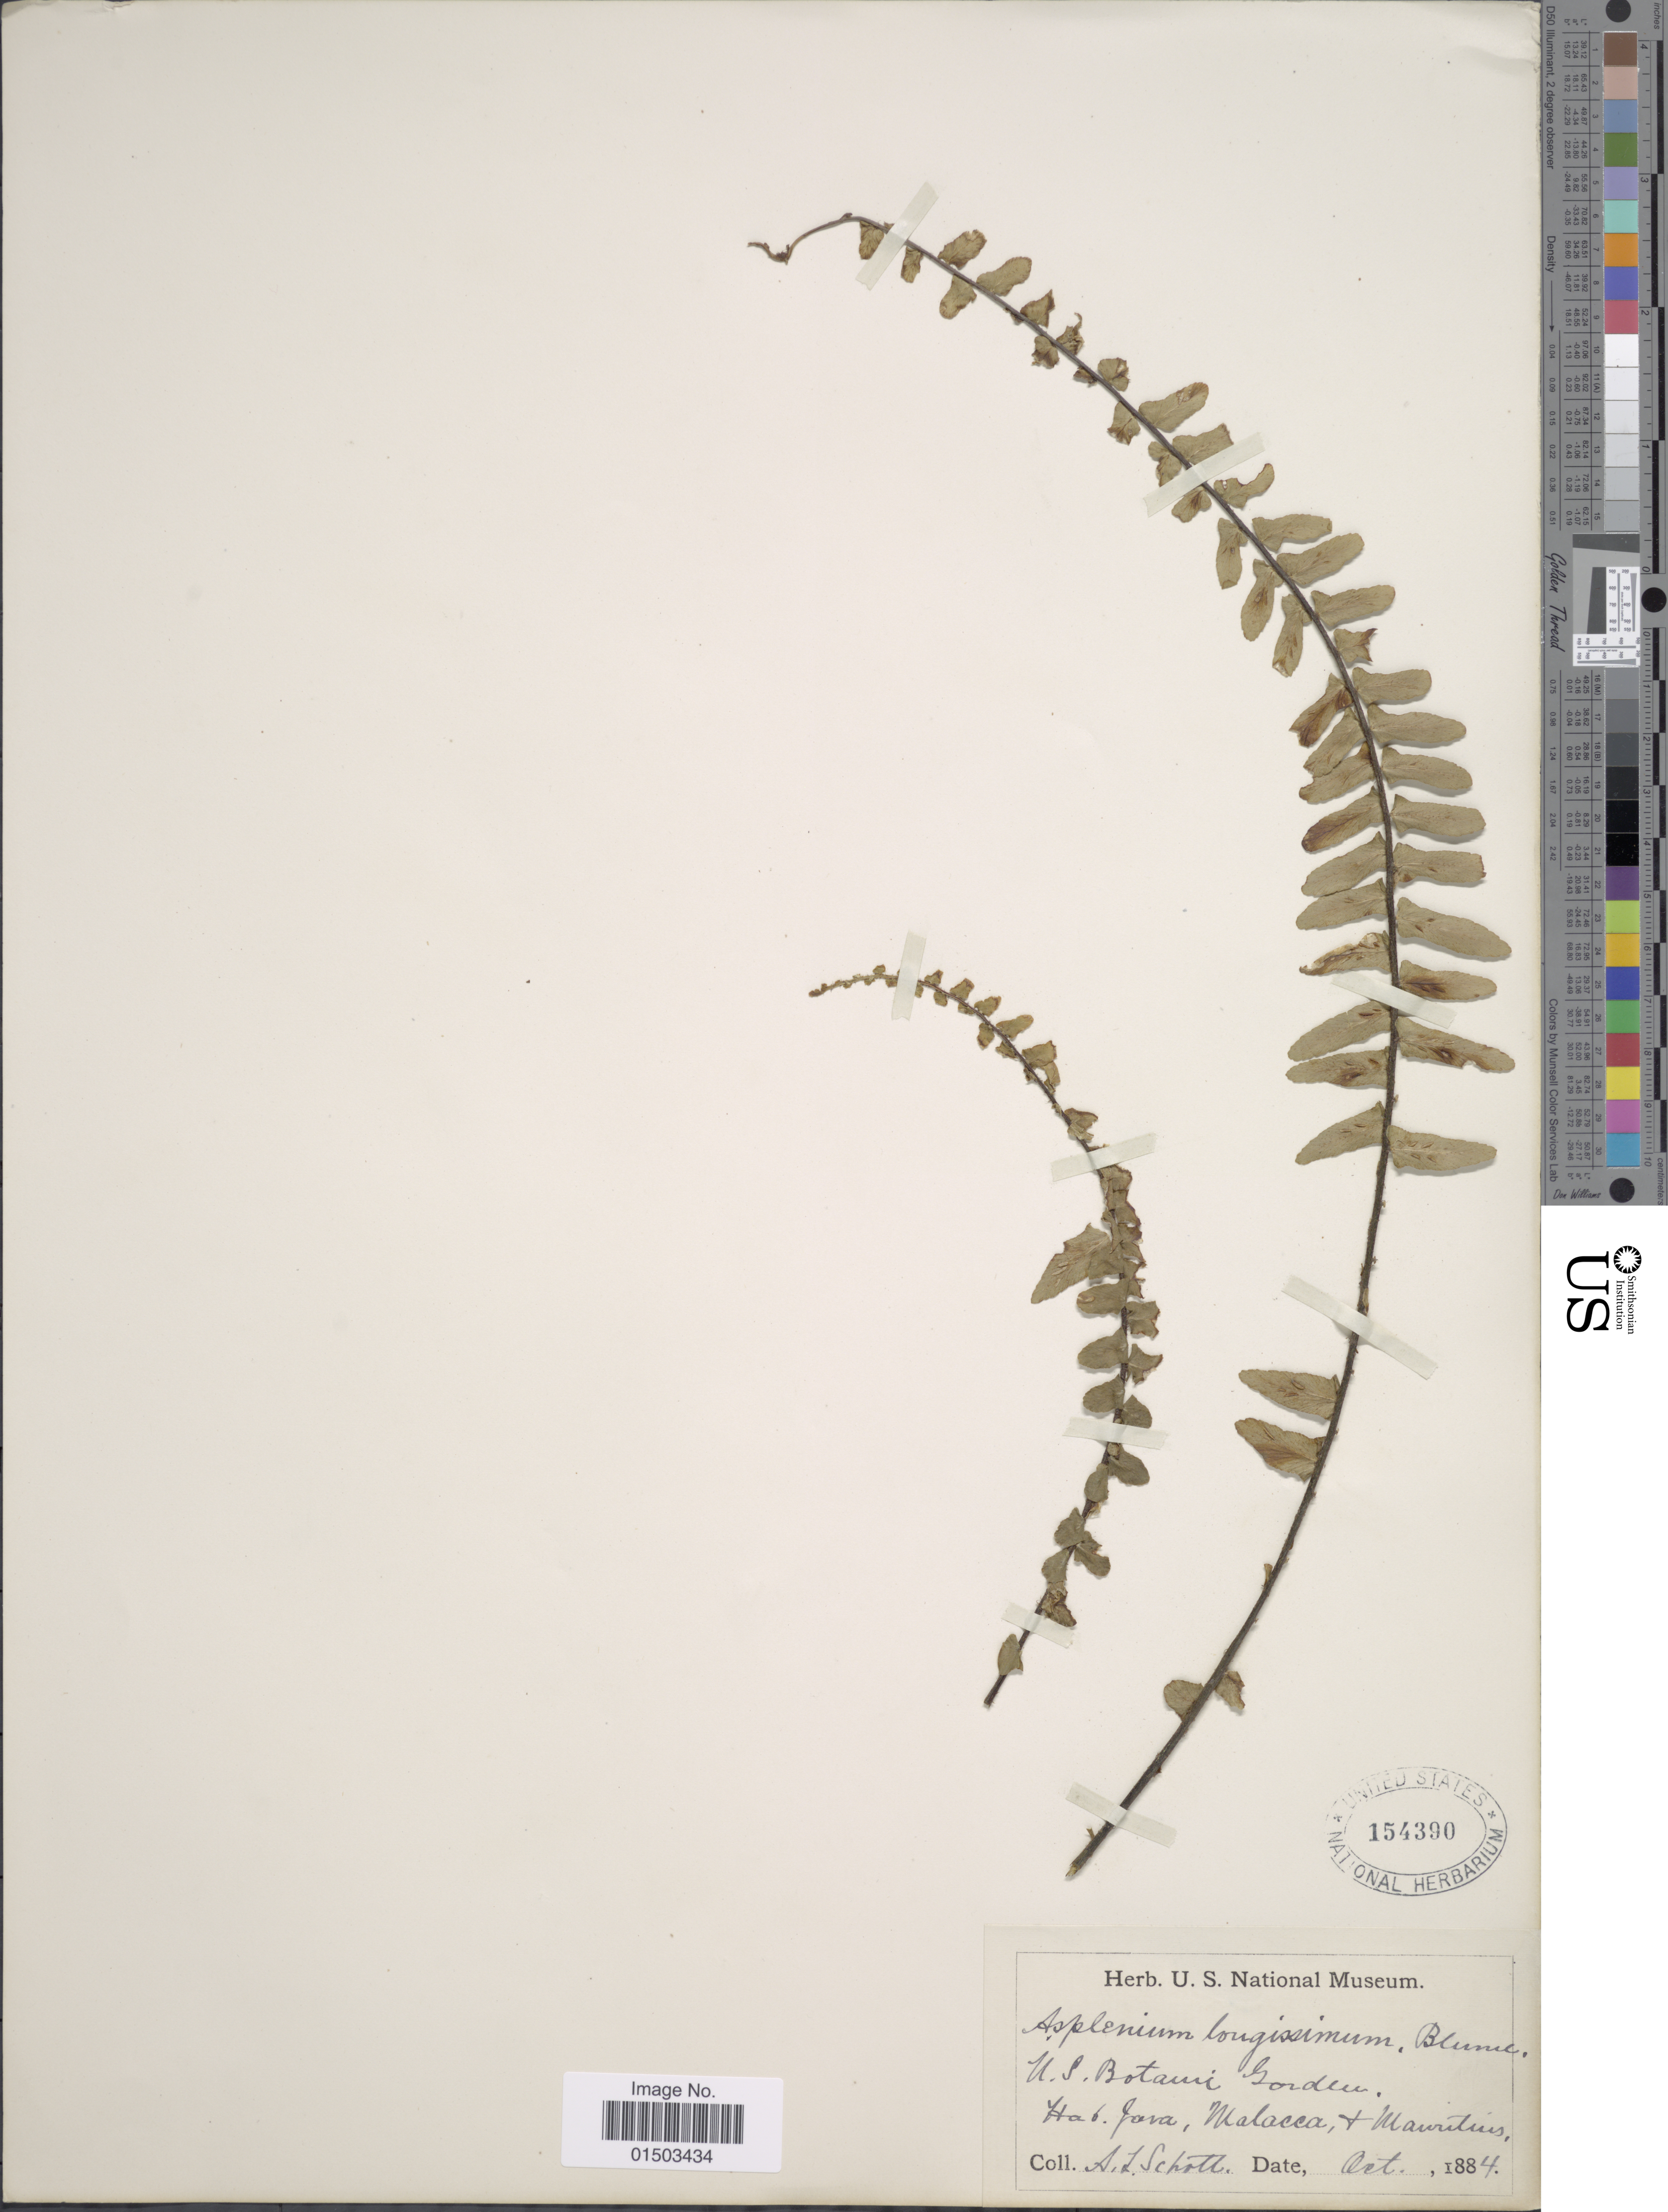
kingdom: Plantae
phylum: Tracheophyta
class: Polypodiopsida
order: Polypodiales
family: Aspleniaceae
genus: Asplenium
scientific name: Asplenium longissimum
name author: Blume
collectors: A. L. Schott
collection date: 1884-10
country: United States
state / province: District of Columbia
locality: U.S. Botanic Garden.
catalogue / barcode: US 154390